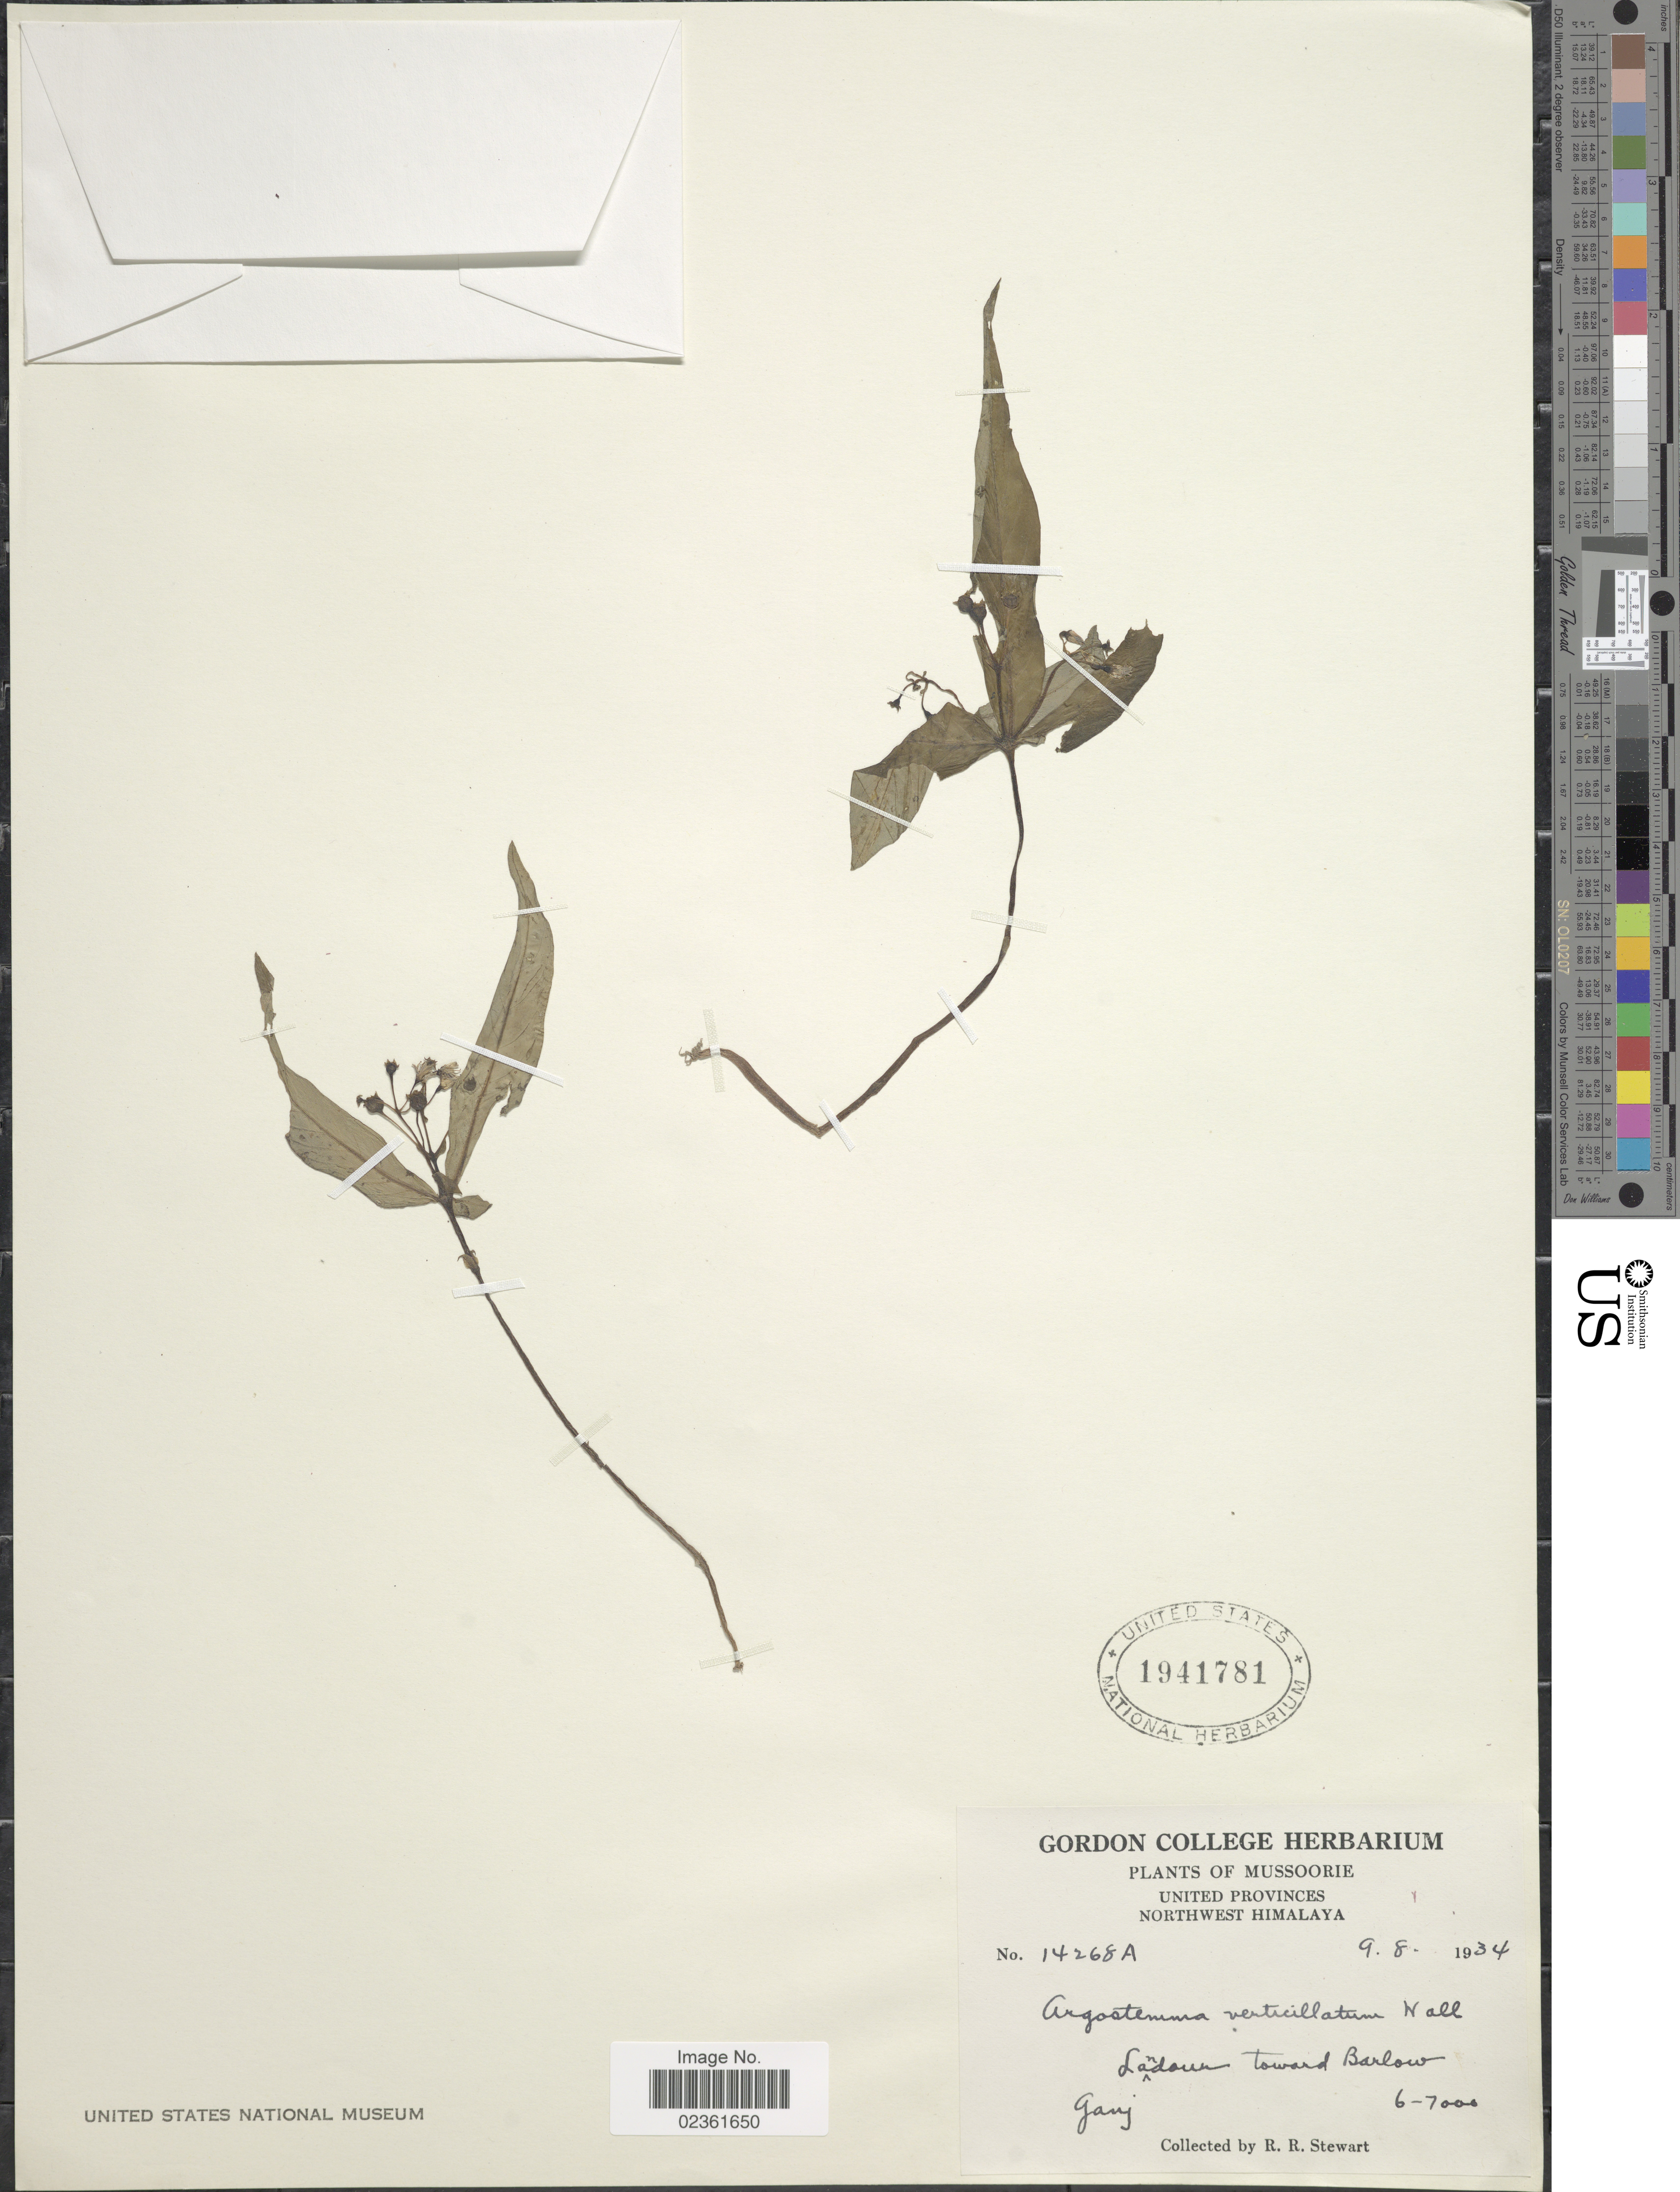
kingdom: Plantae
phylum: Tracheophyta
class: Magnoliopsida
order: Gentianales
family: Rubiaceae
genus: Argostemma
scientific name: Argostemma verticillatum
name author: Wall.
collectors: R. R. Stewart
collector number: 14268A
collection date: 1934-08-09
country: India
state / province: Uttarakhand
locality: Mussoorie, United Provinces, Northwest Himalaya, Landour toward Barlow Ganj.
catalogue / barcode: US 1941781